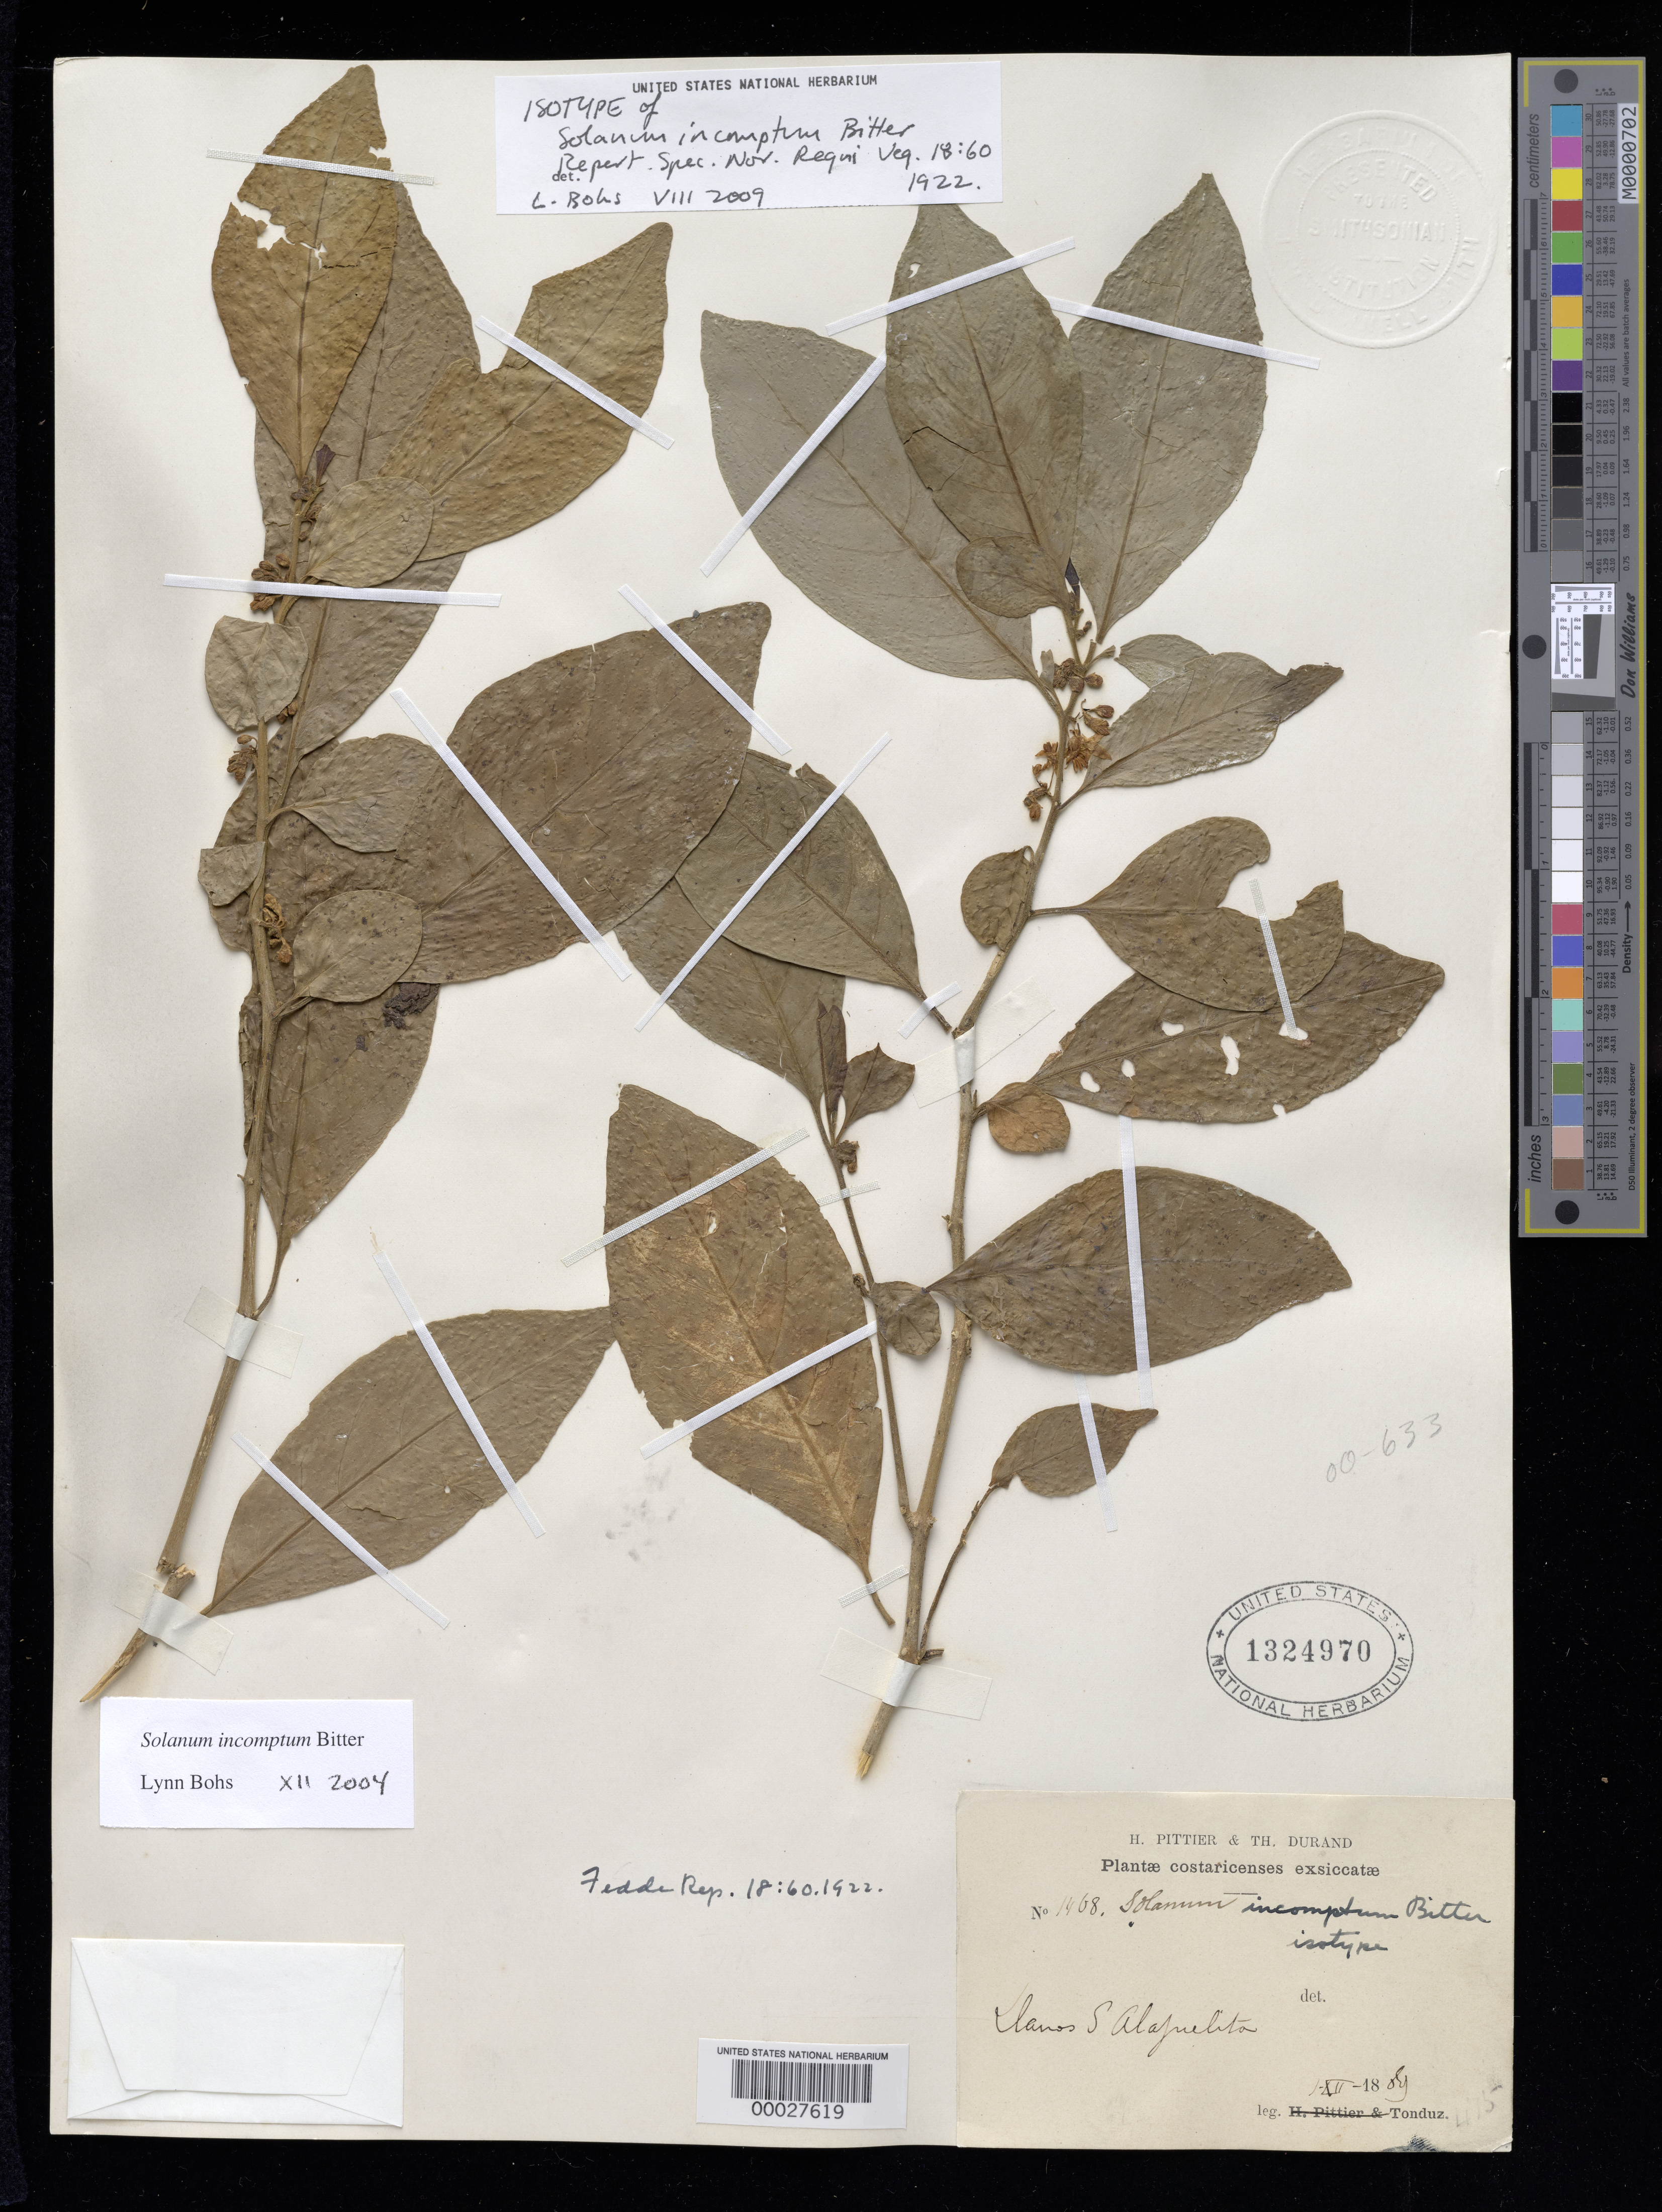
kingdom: Plantae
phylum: Tracheophyta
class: Magnoliopsida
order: Solanales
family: Solanaceae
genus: Solanum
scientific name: Solanum incomptum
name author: Bitter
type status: Isotype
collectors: A. Tonduz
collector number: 1468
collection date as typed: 01 Dec 1889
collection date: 1889-12-01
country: Costa Rica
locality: Llanos de Alajuelita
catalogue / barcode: US 1324970